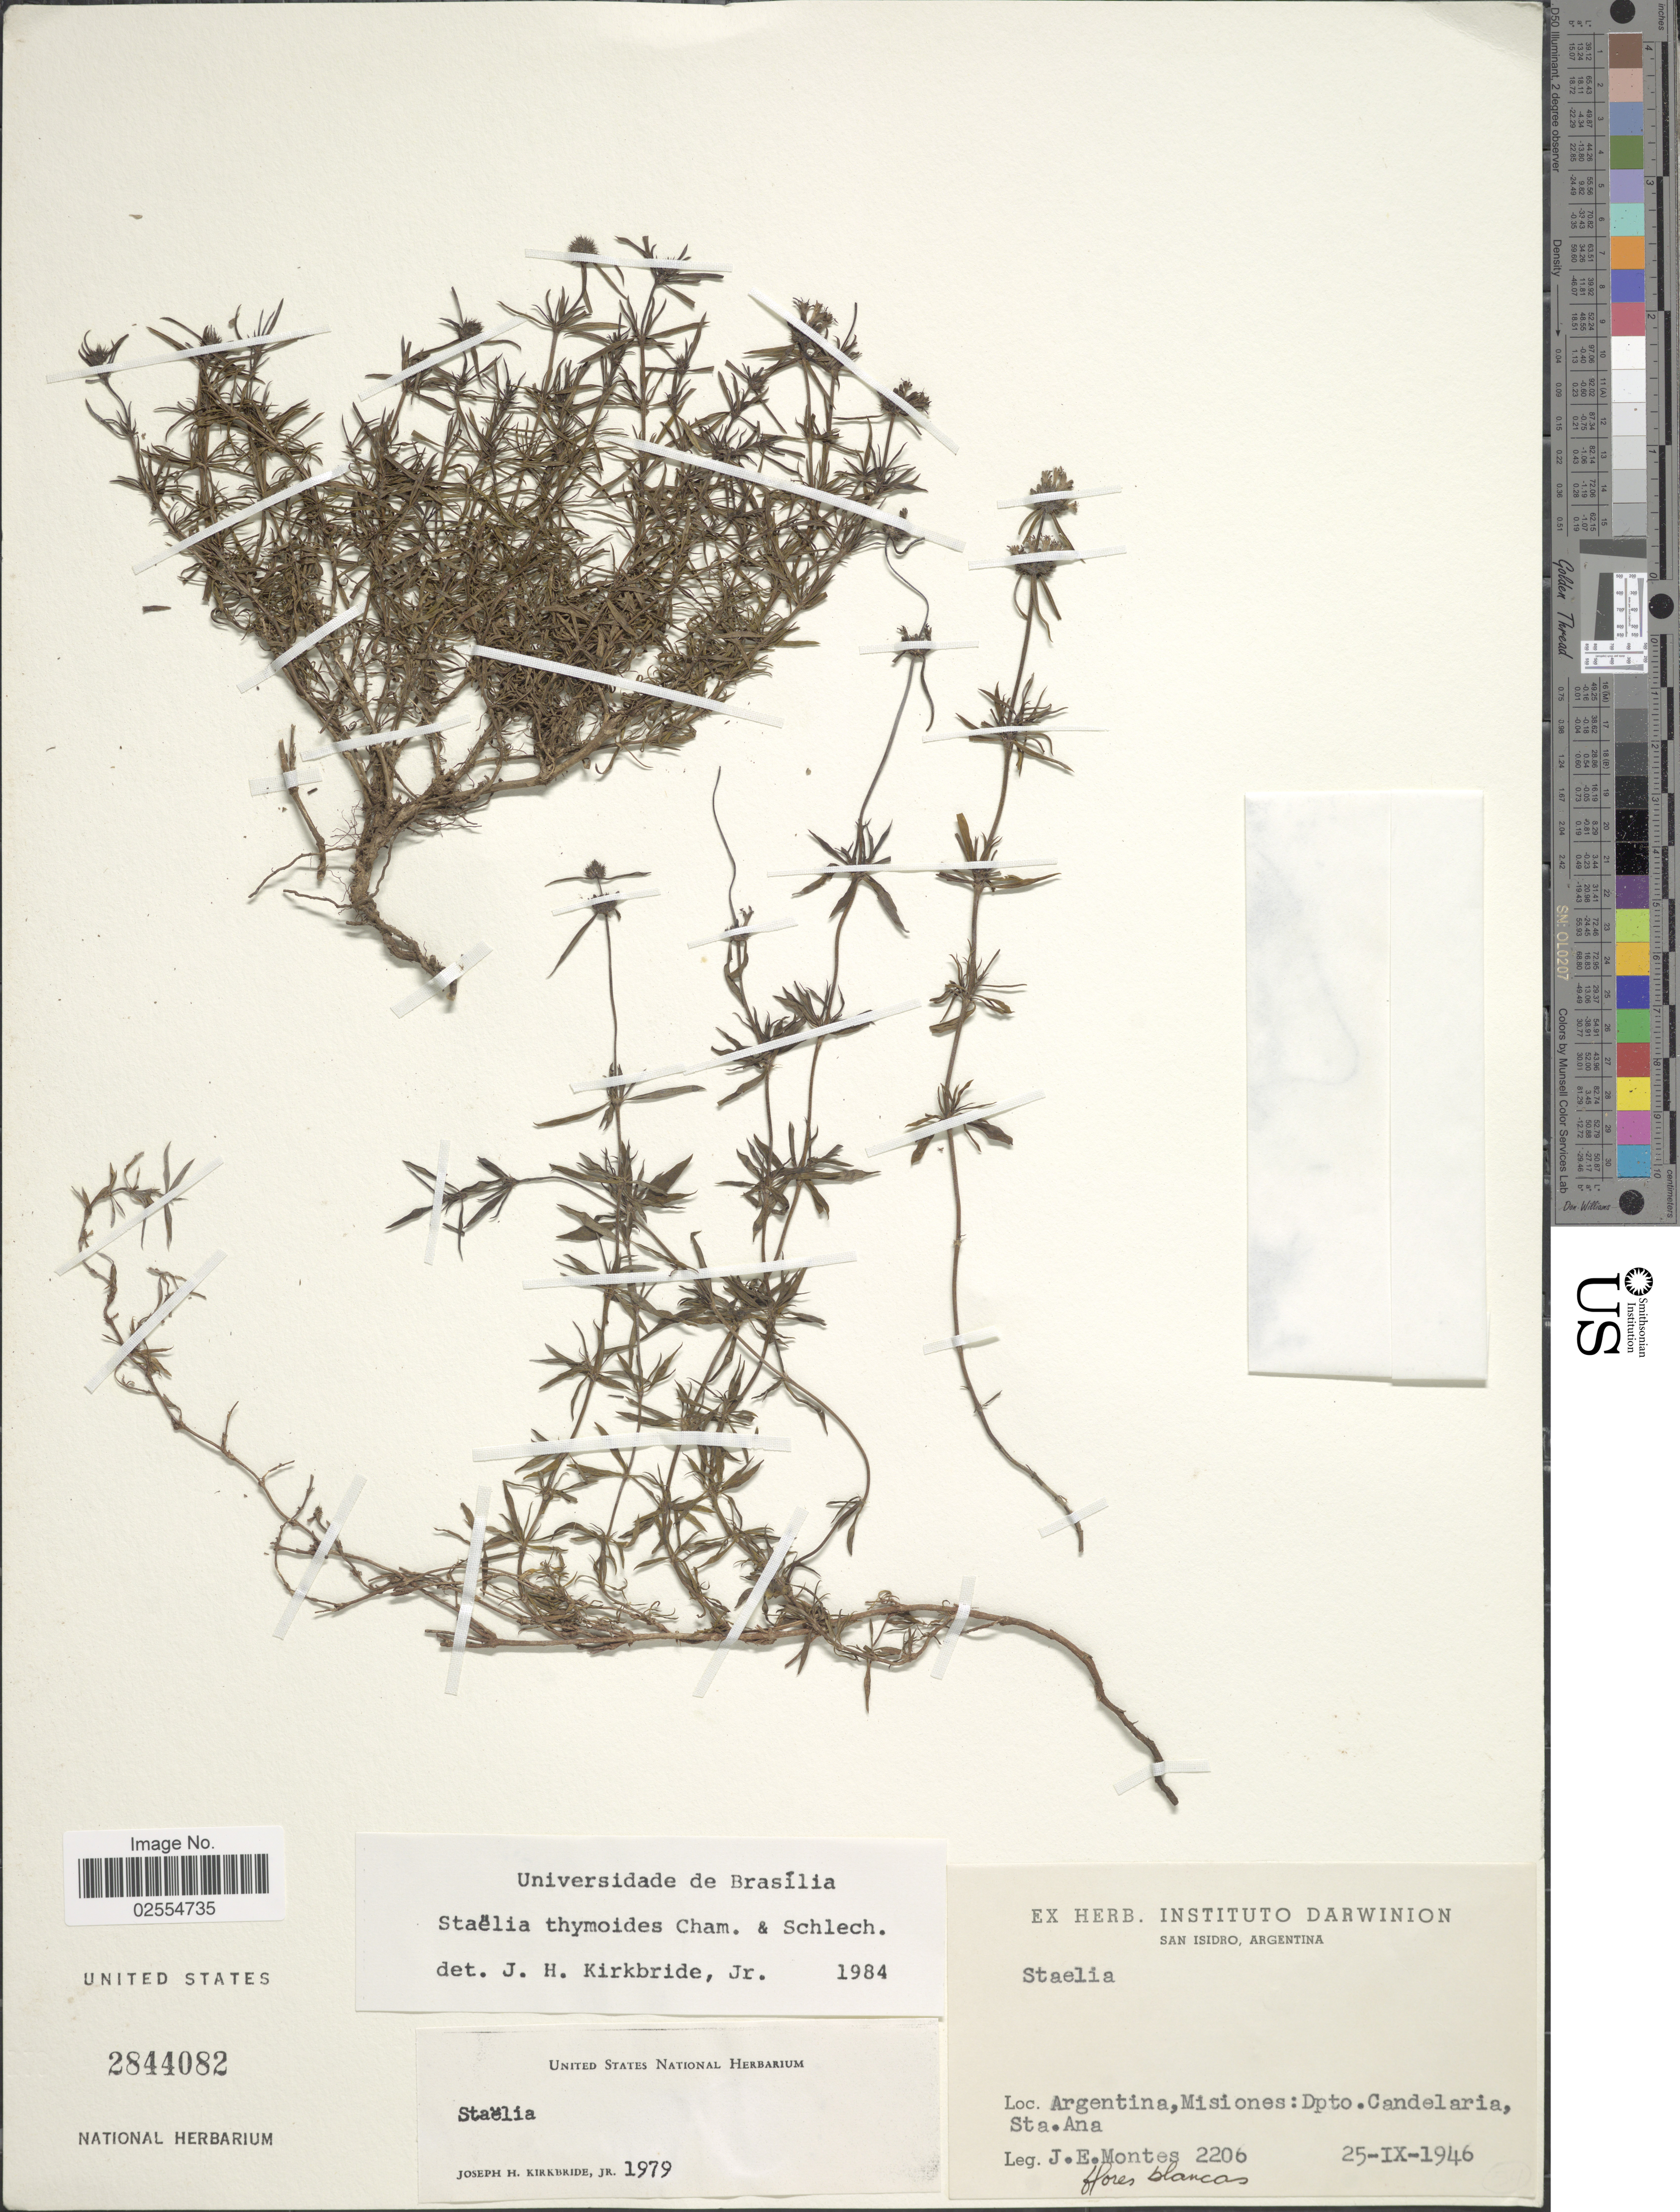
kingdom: Plantae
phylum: Tracheophyta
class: Magnoliopsida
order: Gentianales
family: Rubiaceae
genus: Staelia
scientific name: Staelia thymoides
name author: Cham. & Schltdl.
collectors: J. E. Montes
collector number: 2206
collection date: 1946-09-25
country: Argentina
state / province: Misiones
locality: Dpto. Candelaria, Sta. Ana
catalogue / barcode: US 2844082